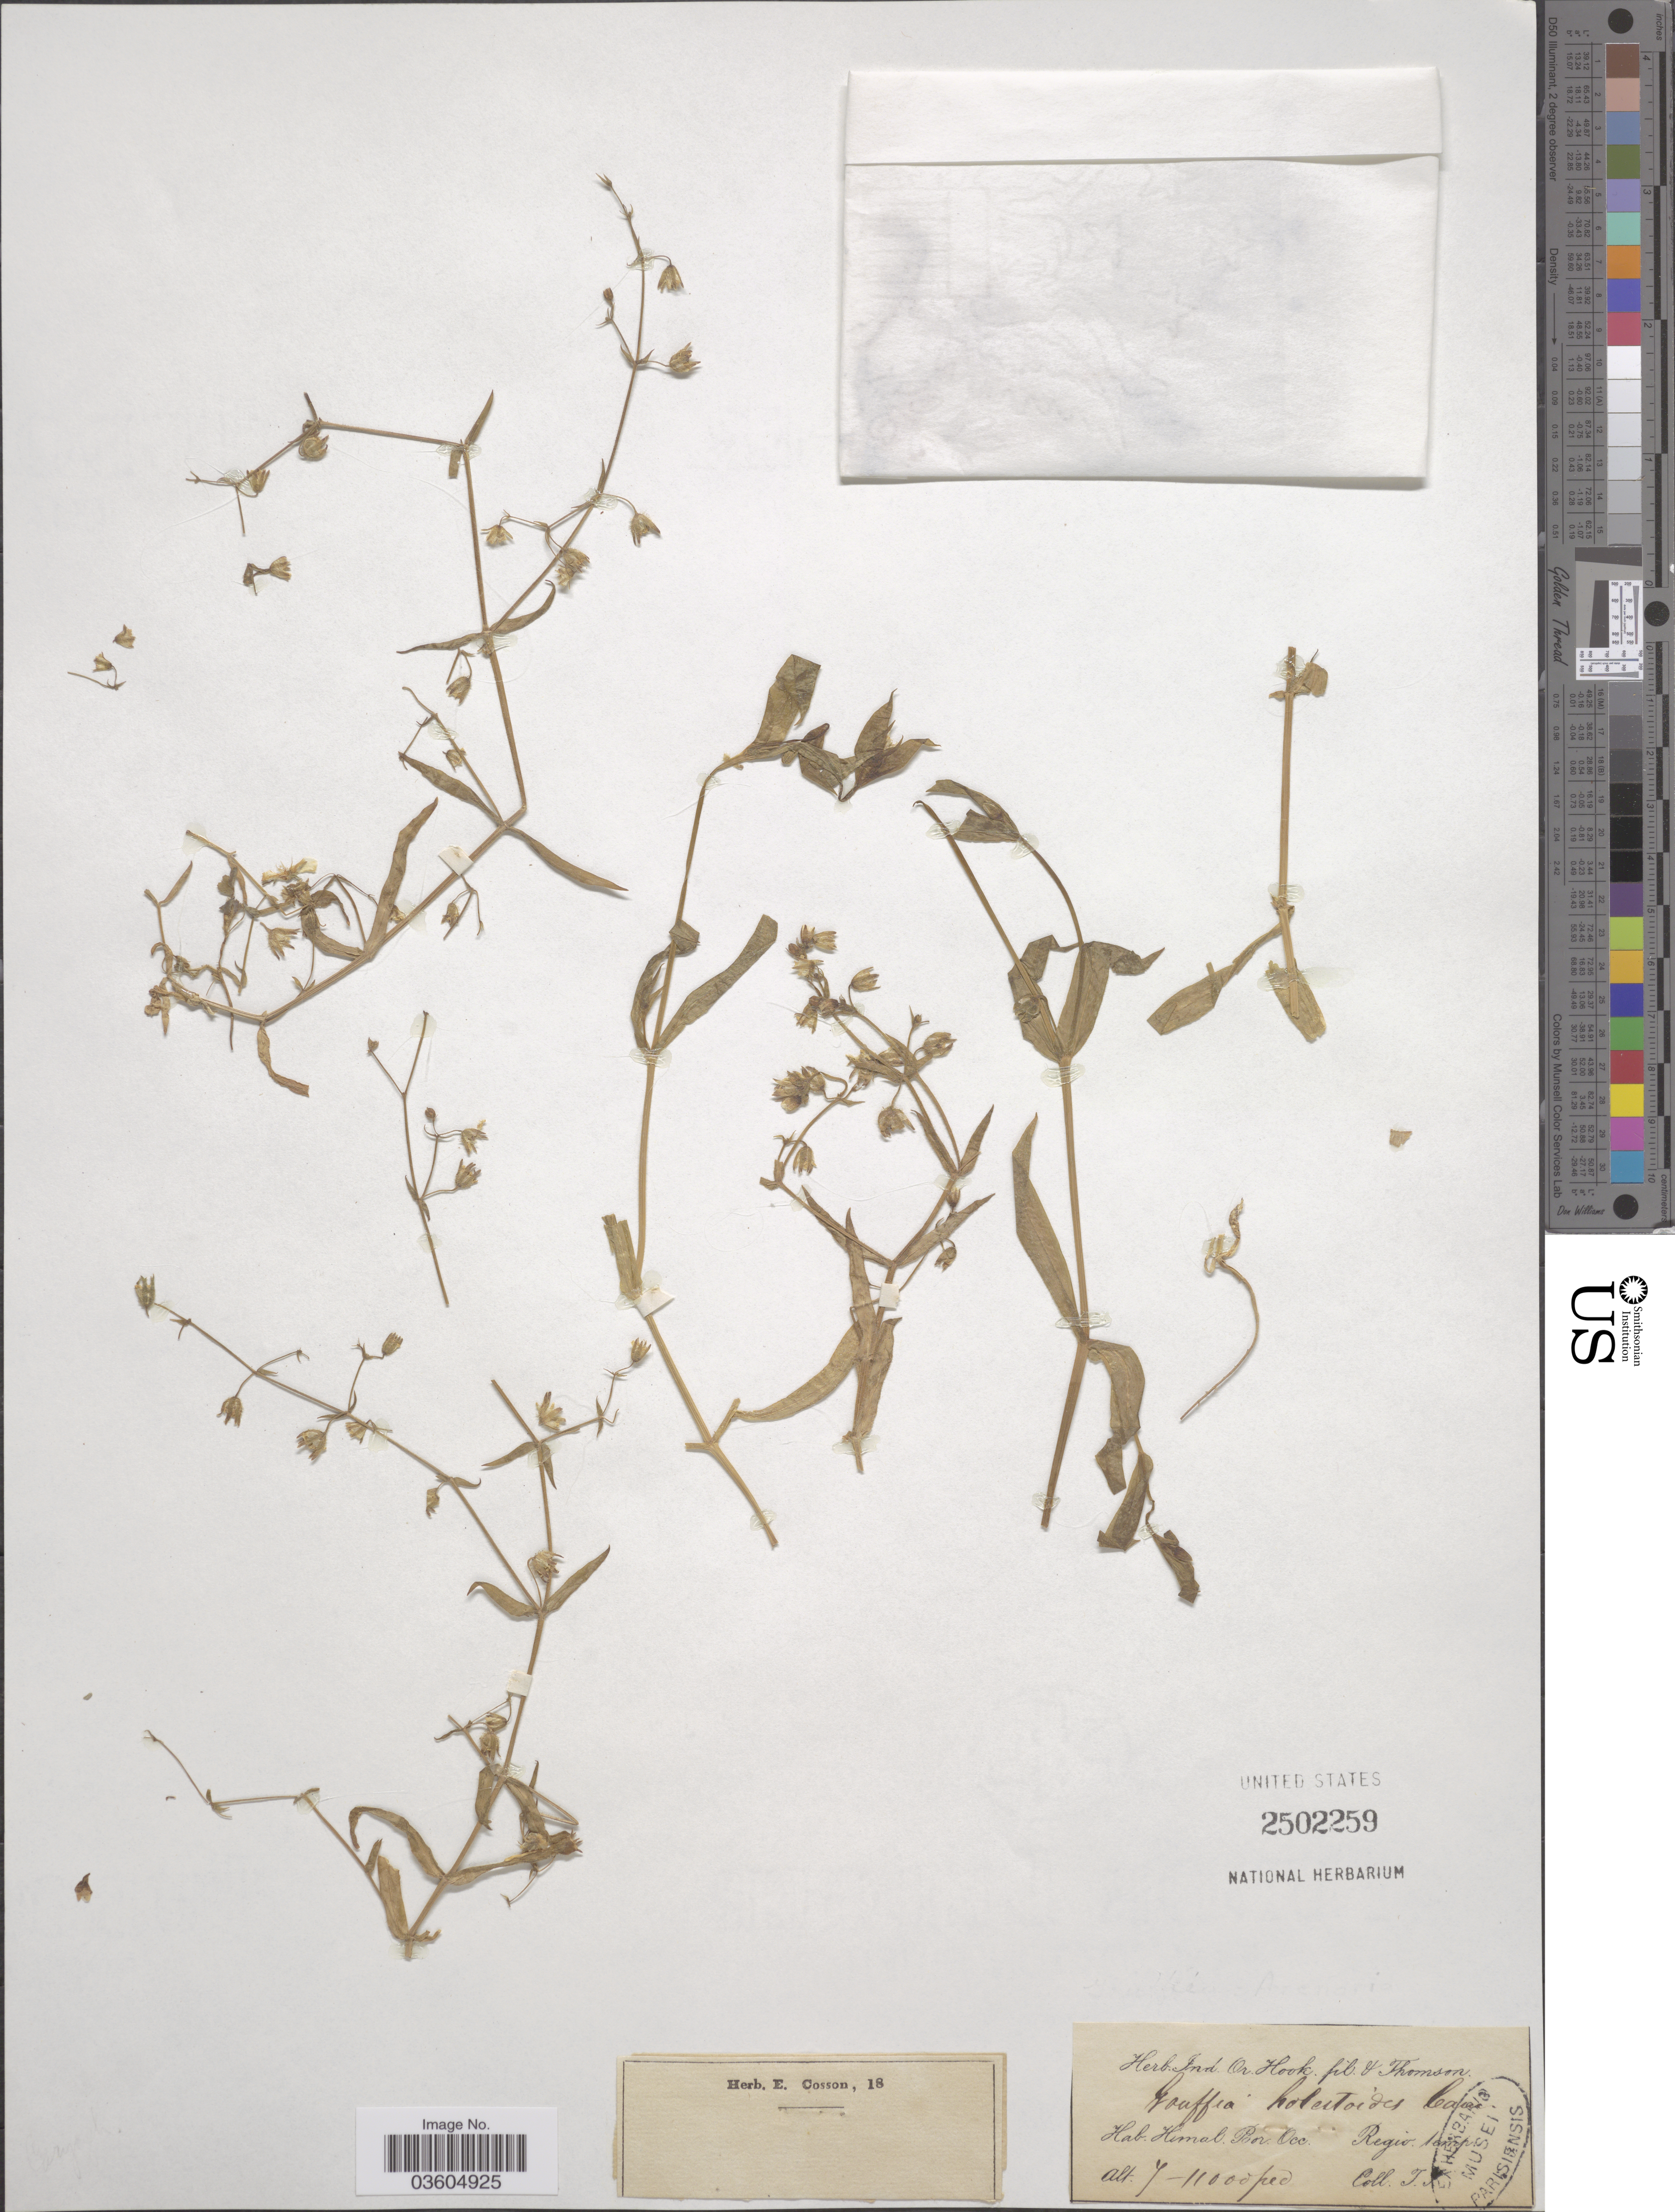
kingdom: Plantae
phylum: Tracheophyta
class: Magnoliopsida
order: Caryophyllales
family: Caryophyllaceae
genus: Lepyrodiclis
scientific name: Lepyrodiclis holosteoides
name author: (C.A. Mey.) Fenzl ex Fisch. & C.A. Mey.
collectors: T. Thomson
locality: Himal. Bor. Occ. Regio. temp.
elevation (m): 2134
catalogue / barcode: US 2502259